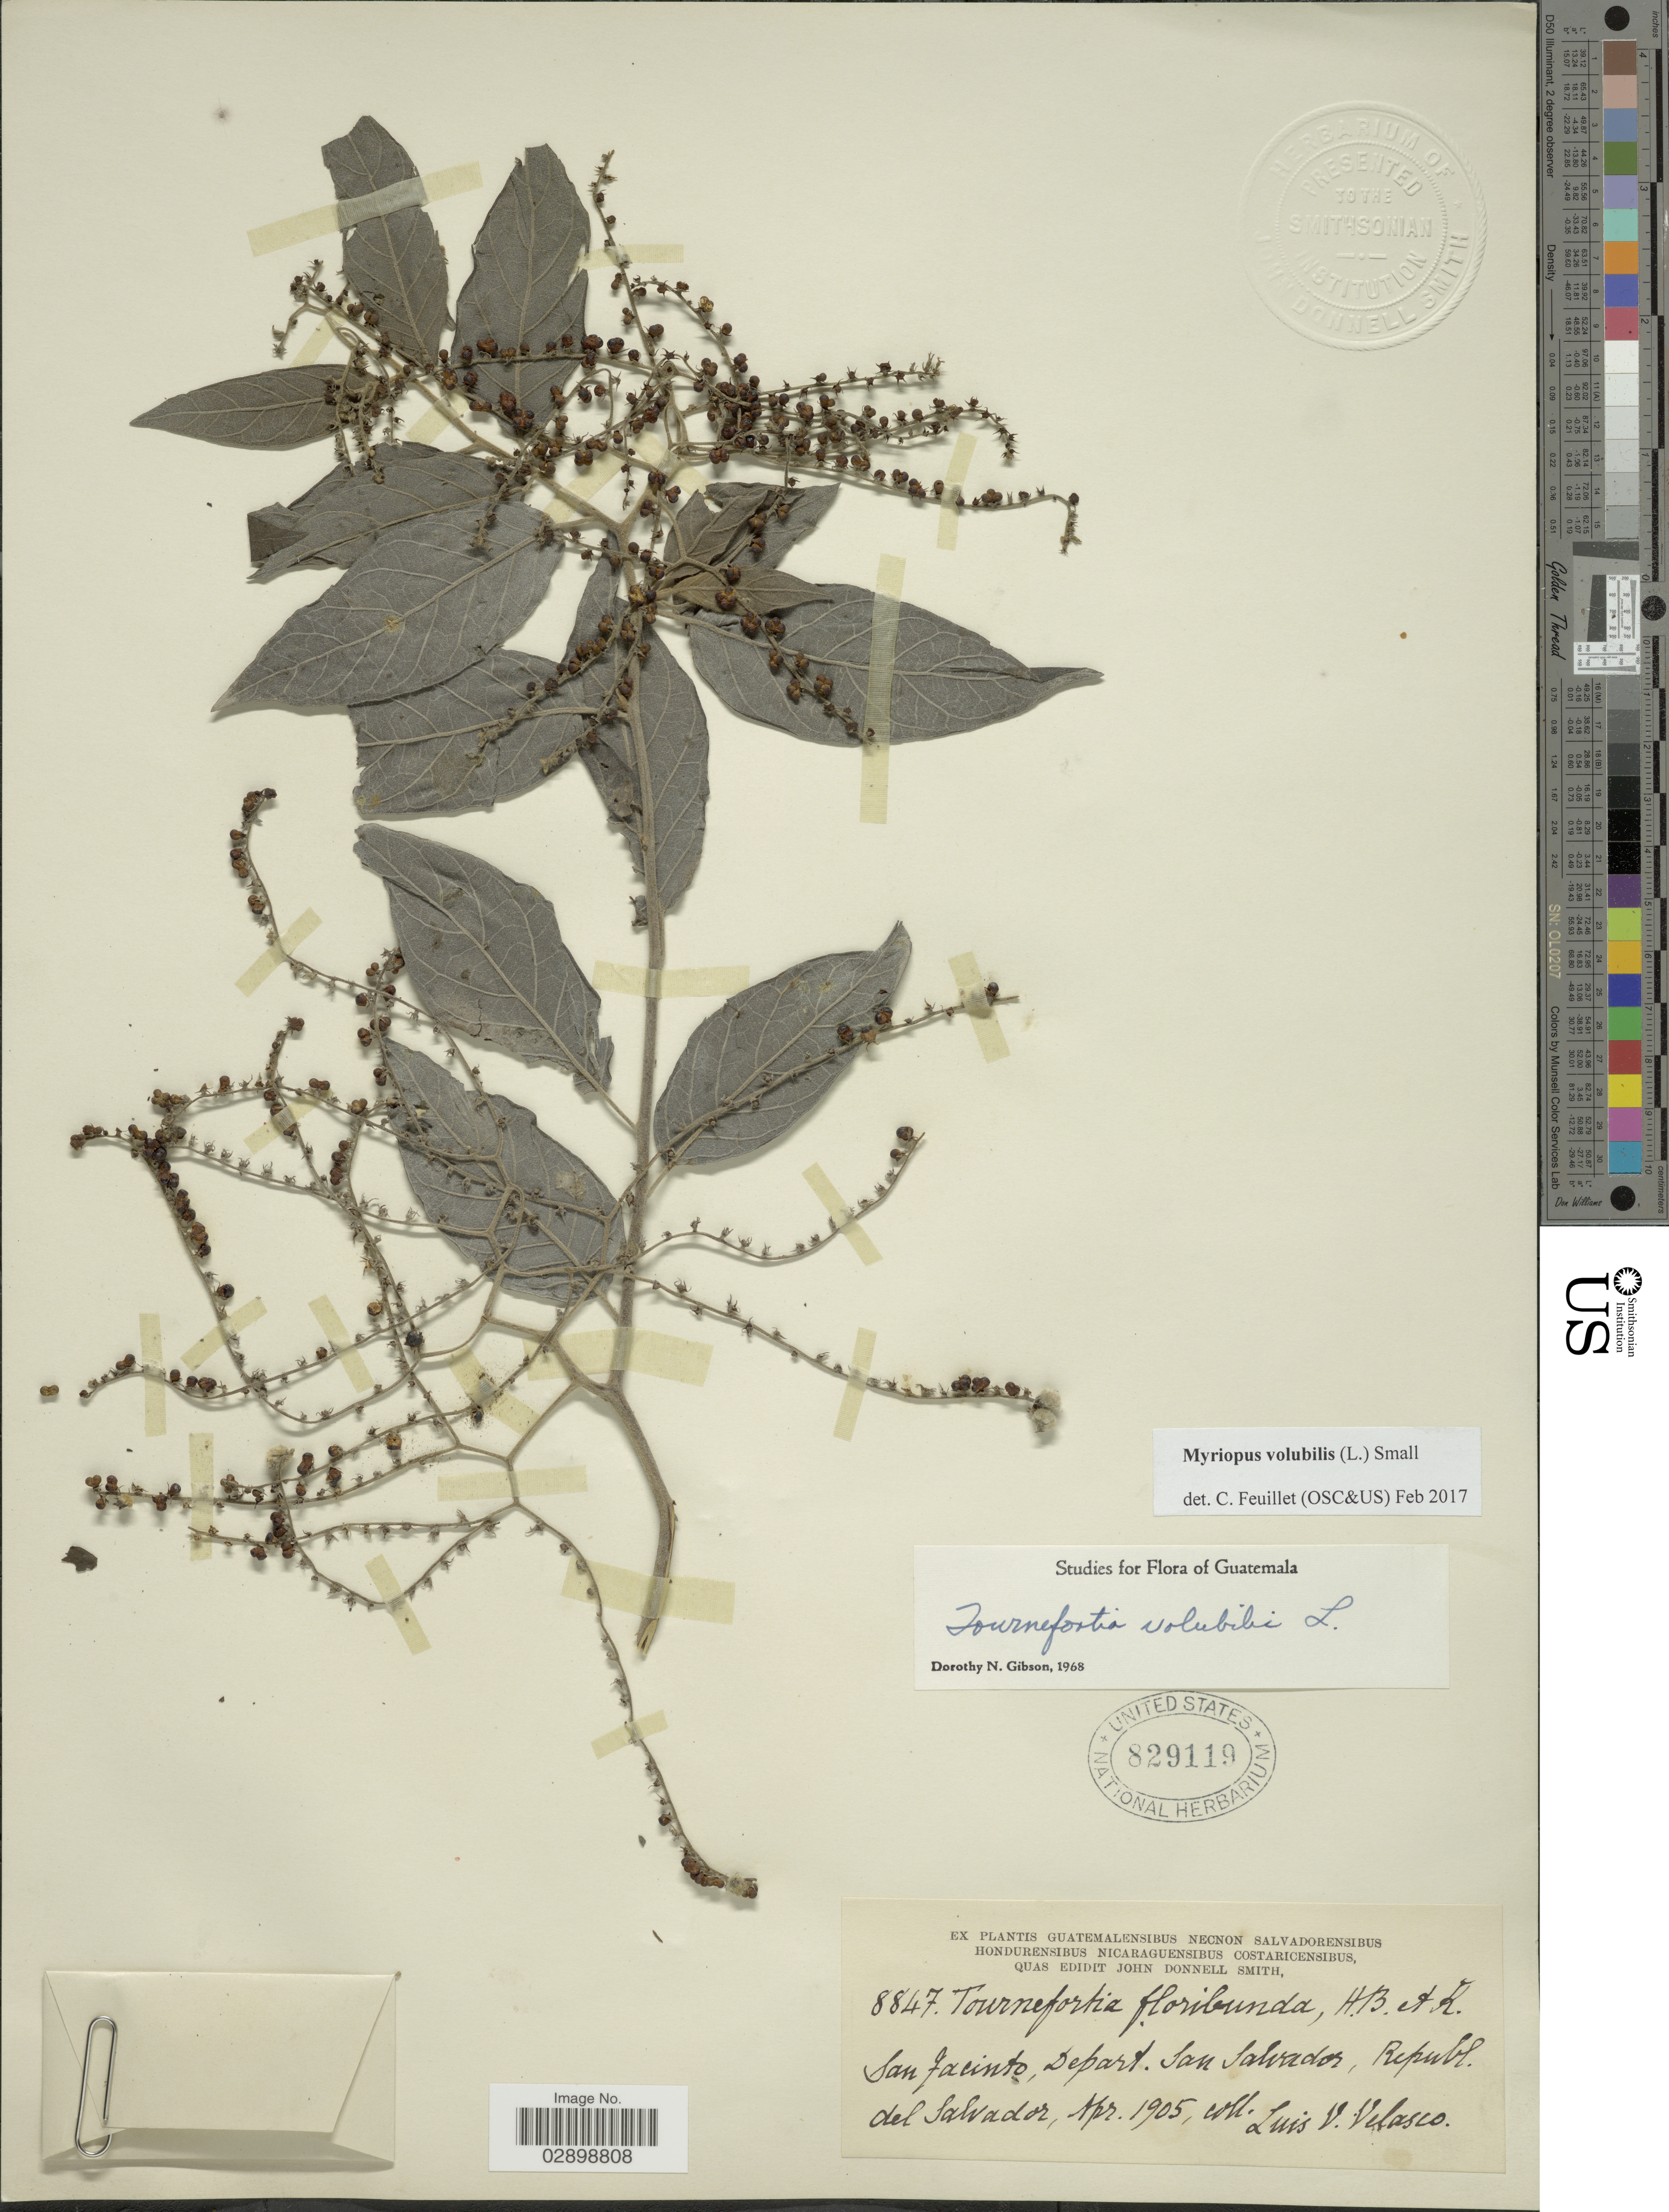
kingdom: Plantae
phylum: Tracheophyta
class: Magnoliopsida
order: Boraginales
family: Heliotropiaceae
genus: Myriopus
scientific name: Myriopus volubilis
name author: (L.) Small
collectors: L. Velasco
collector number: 8847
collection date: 1905-04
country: El Salvador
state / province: San Salvador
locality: San Jacinto, Depart. San Salvador.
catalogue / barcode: US 829119